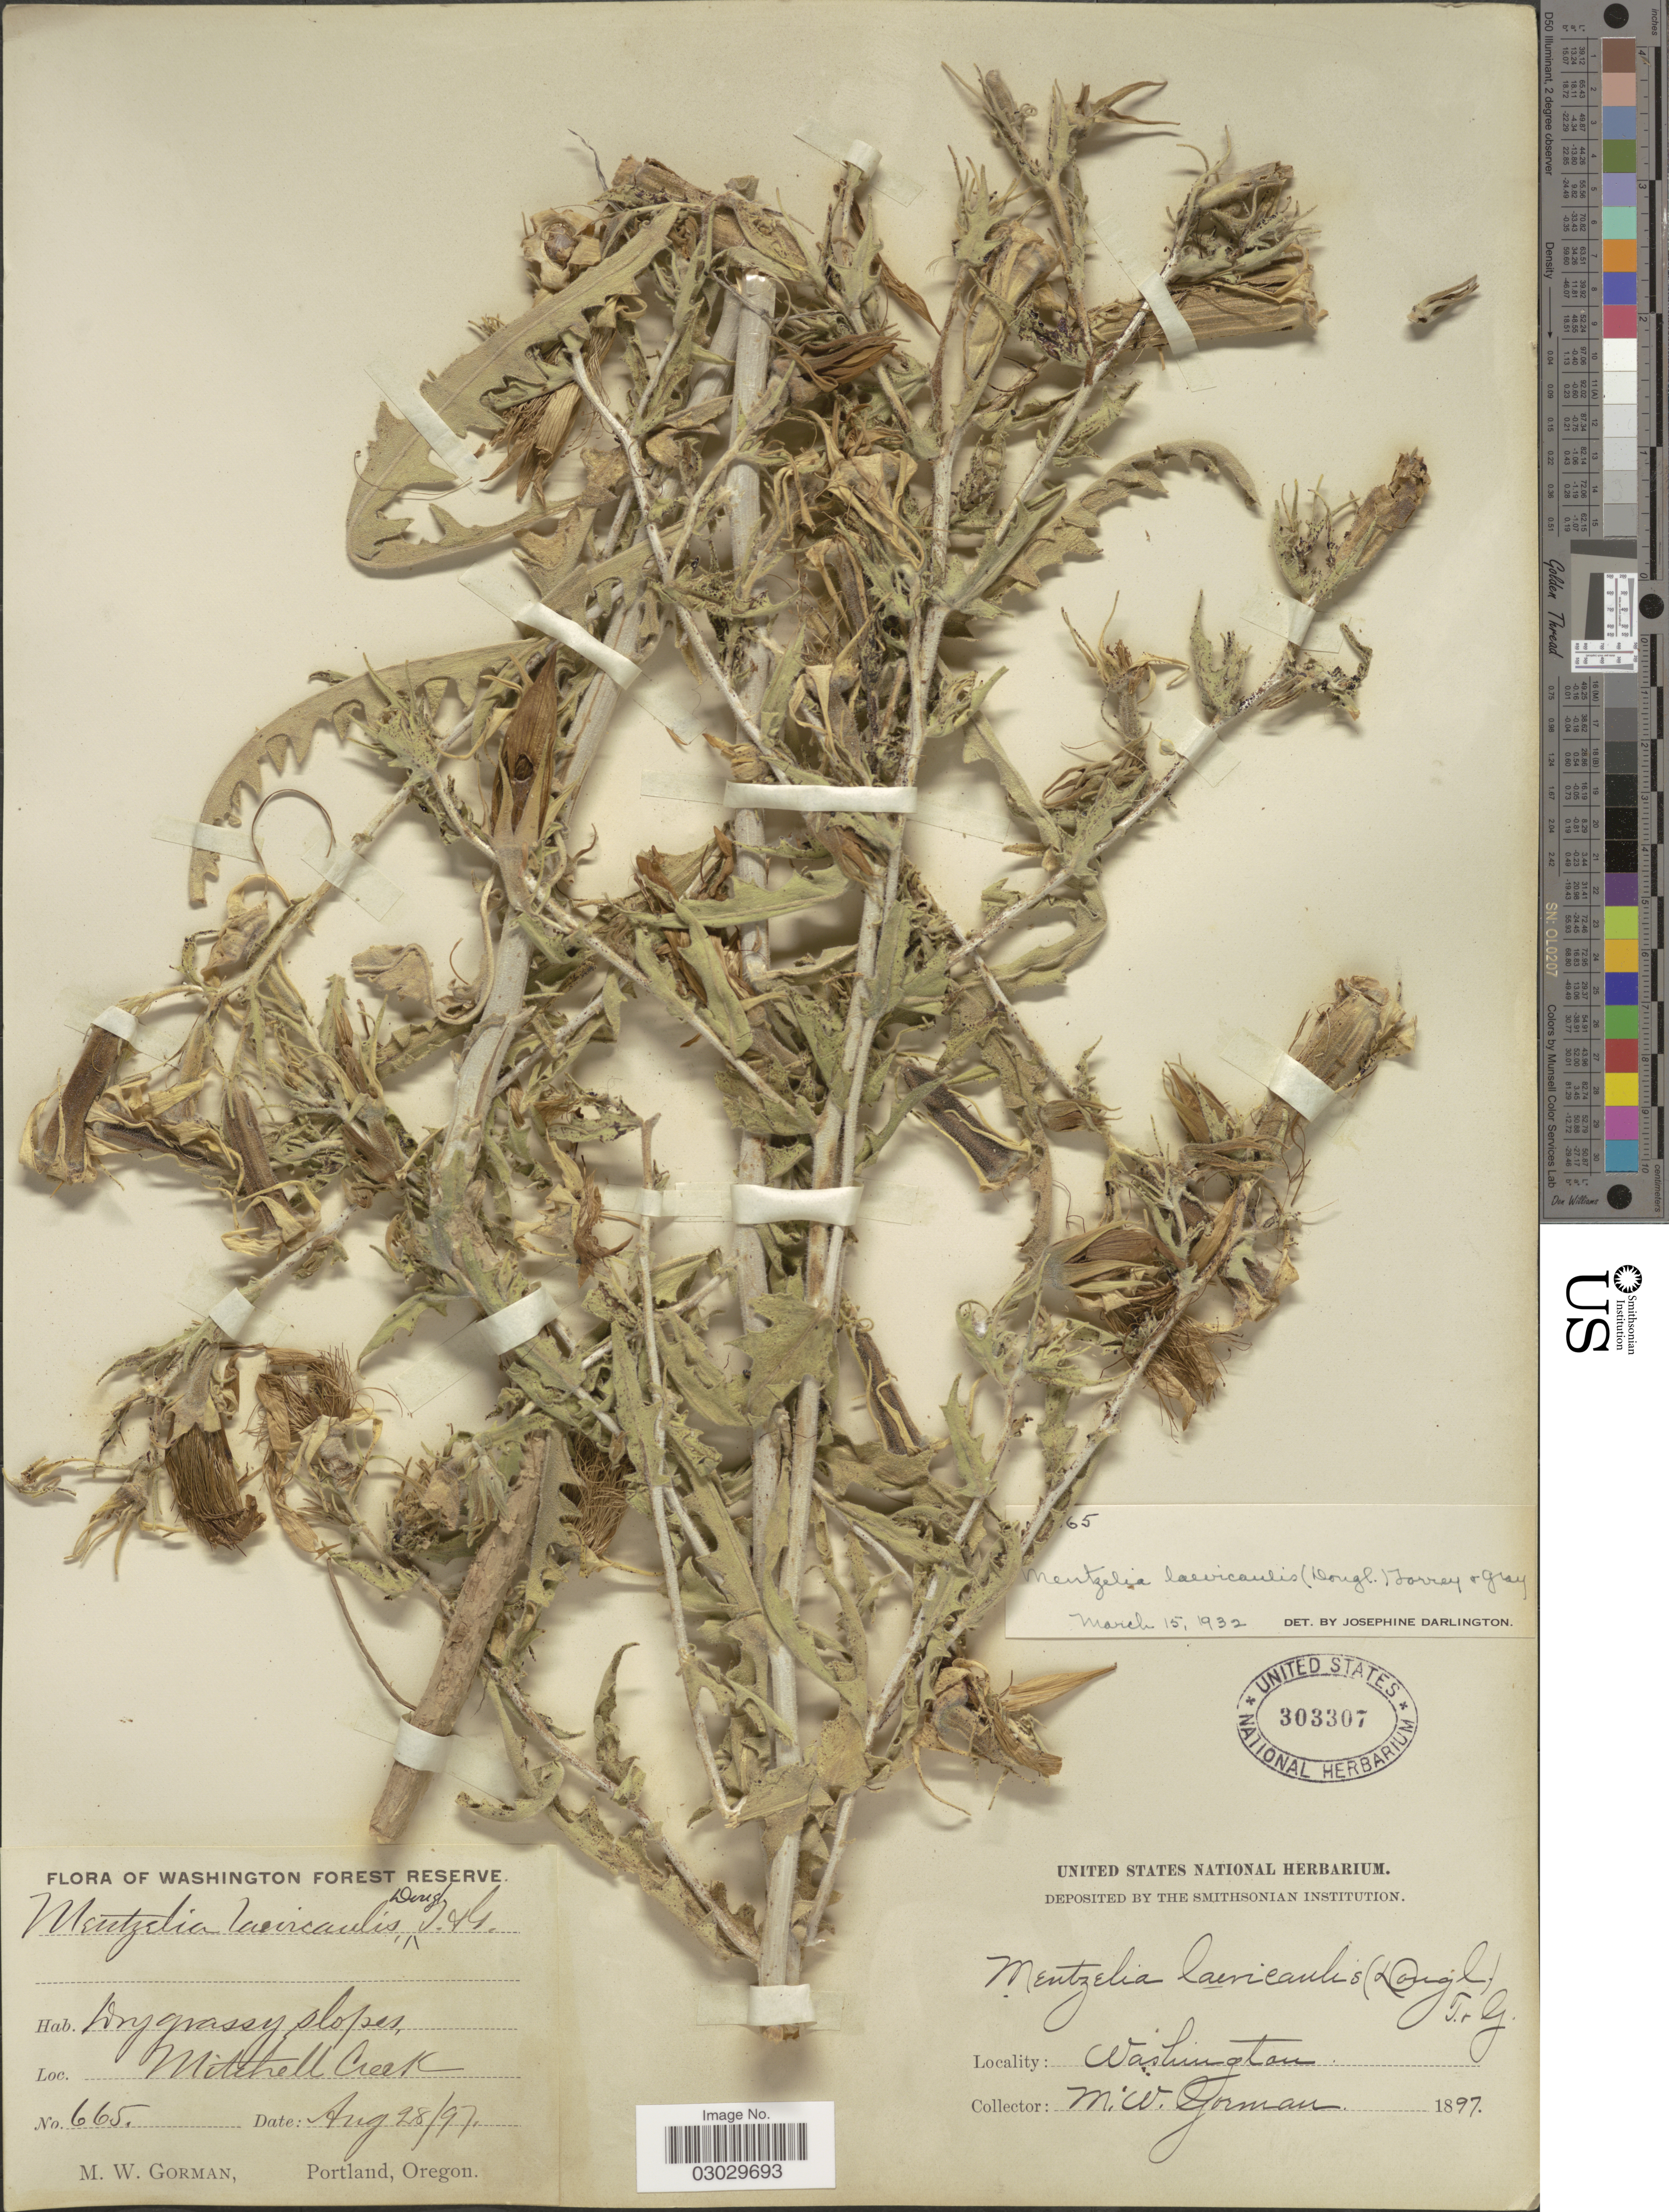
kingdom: Plantae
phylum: Tracheophyta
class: Magnoliopsida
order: Cornales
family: Loasaceae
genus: Mentzelia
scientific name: Mentzelia laevicaulis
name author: (Douglas ex Hook.) Torr. & A. Gray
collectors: M. W. Gorman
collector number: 665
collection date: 1897-08-28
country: United States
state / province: Washington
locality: Dry grassy slopes, Mitchell Creek.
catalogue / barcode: US 303307